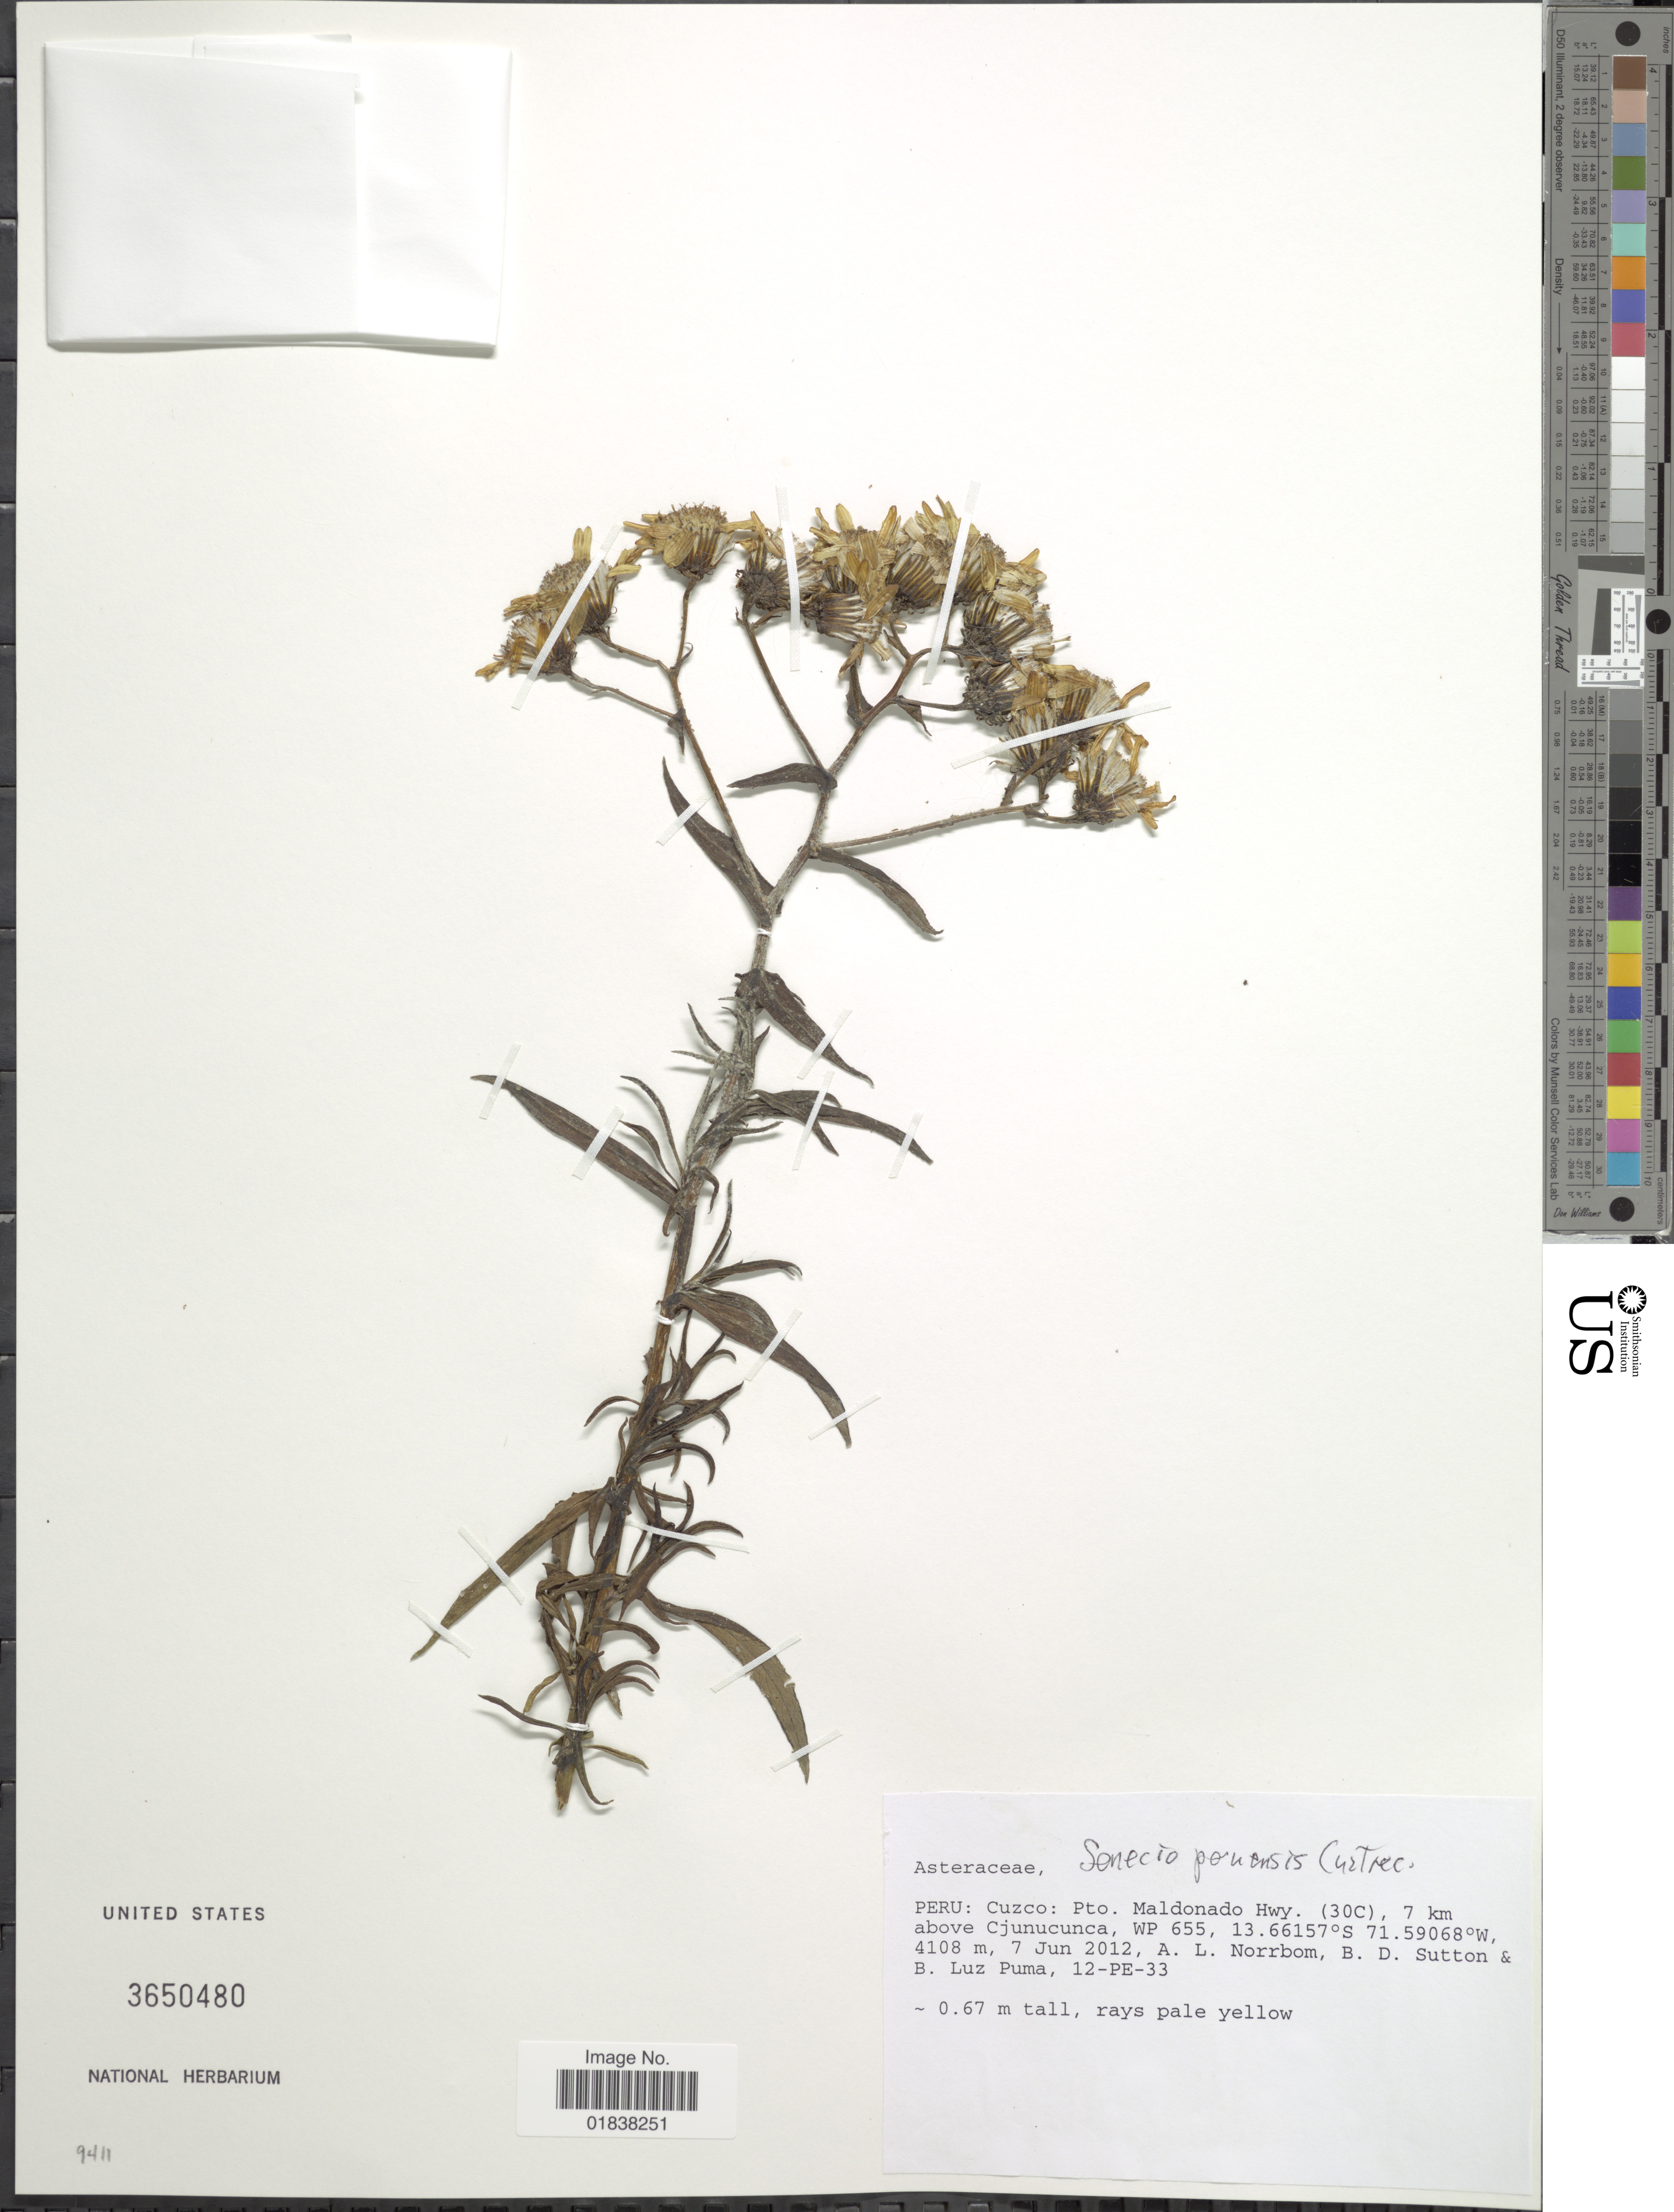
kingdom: Plantae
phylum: Tracheophyta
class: Magnoliopsida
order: Asterales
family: Asteraceae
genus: Senecio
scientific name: Senecio peruensis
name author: Cuatrec.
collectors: A. L. Norrbom, B. Sutton & B. Puma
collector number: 12-PE-33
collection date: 2012-06-07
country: Peru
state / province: Cusco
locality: Pto. Maldonado Hwy (30C), 7 km above Cjunucunca, WP 655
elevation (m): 4108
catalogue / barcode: US 3650480